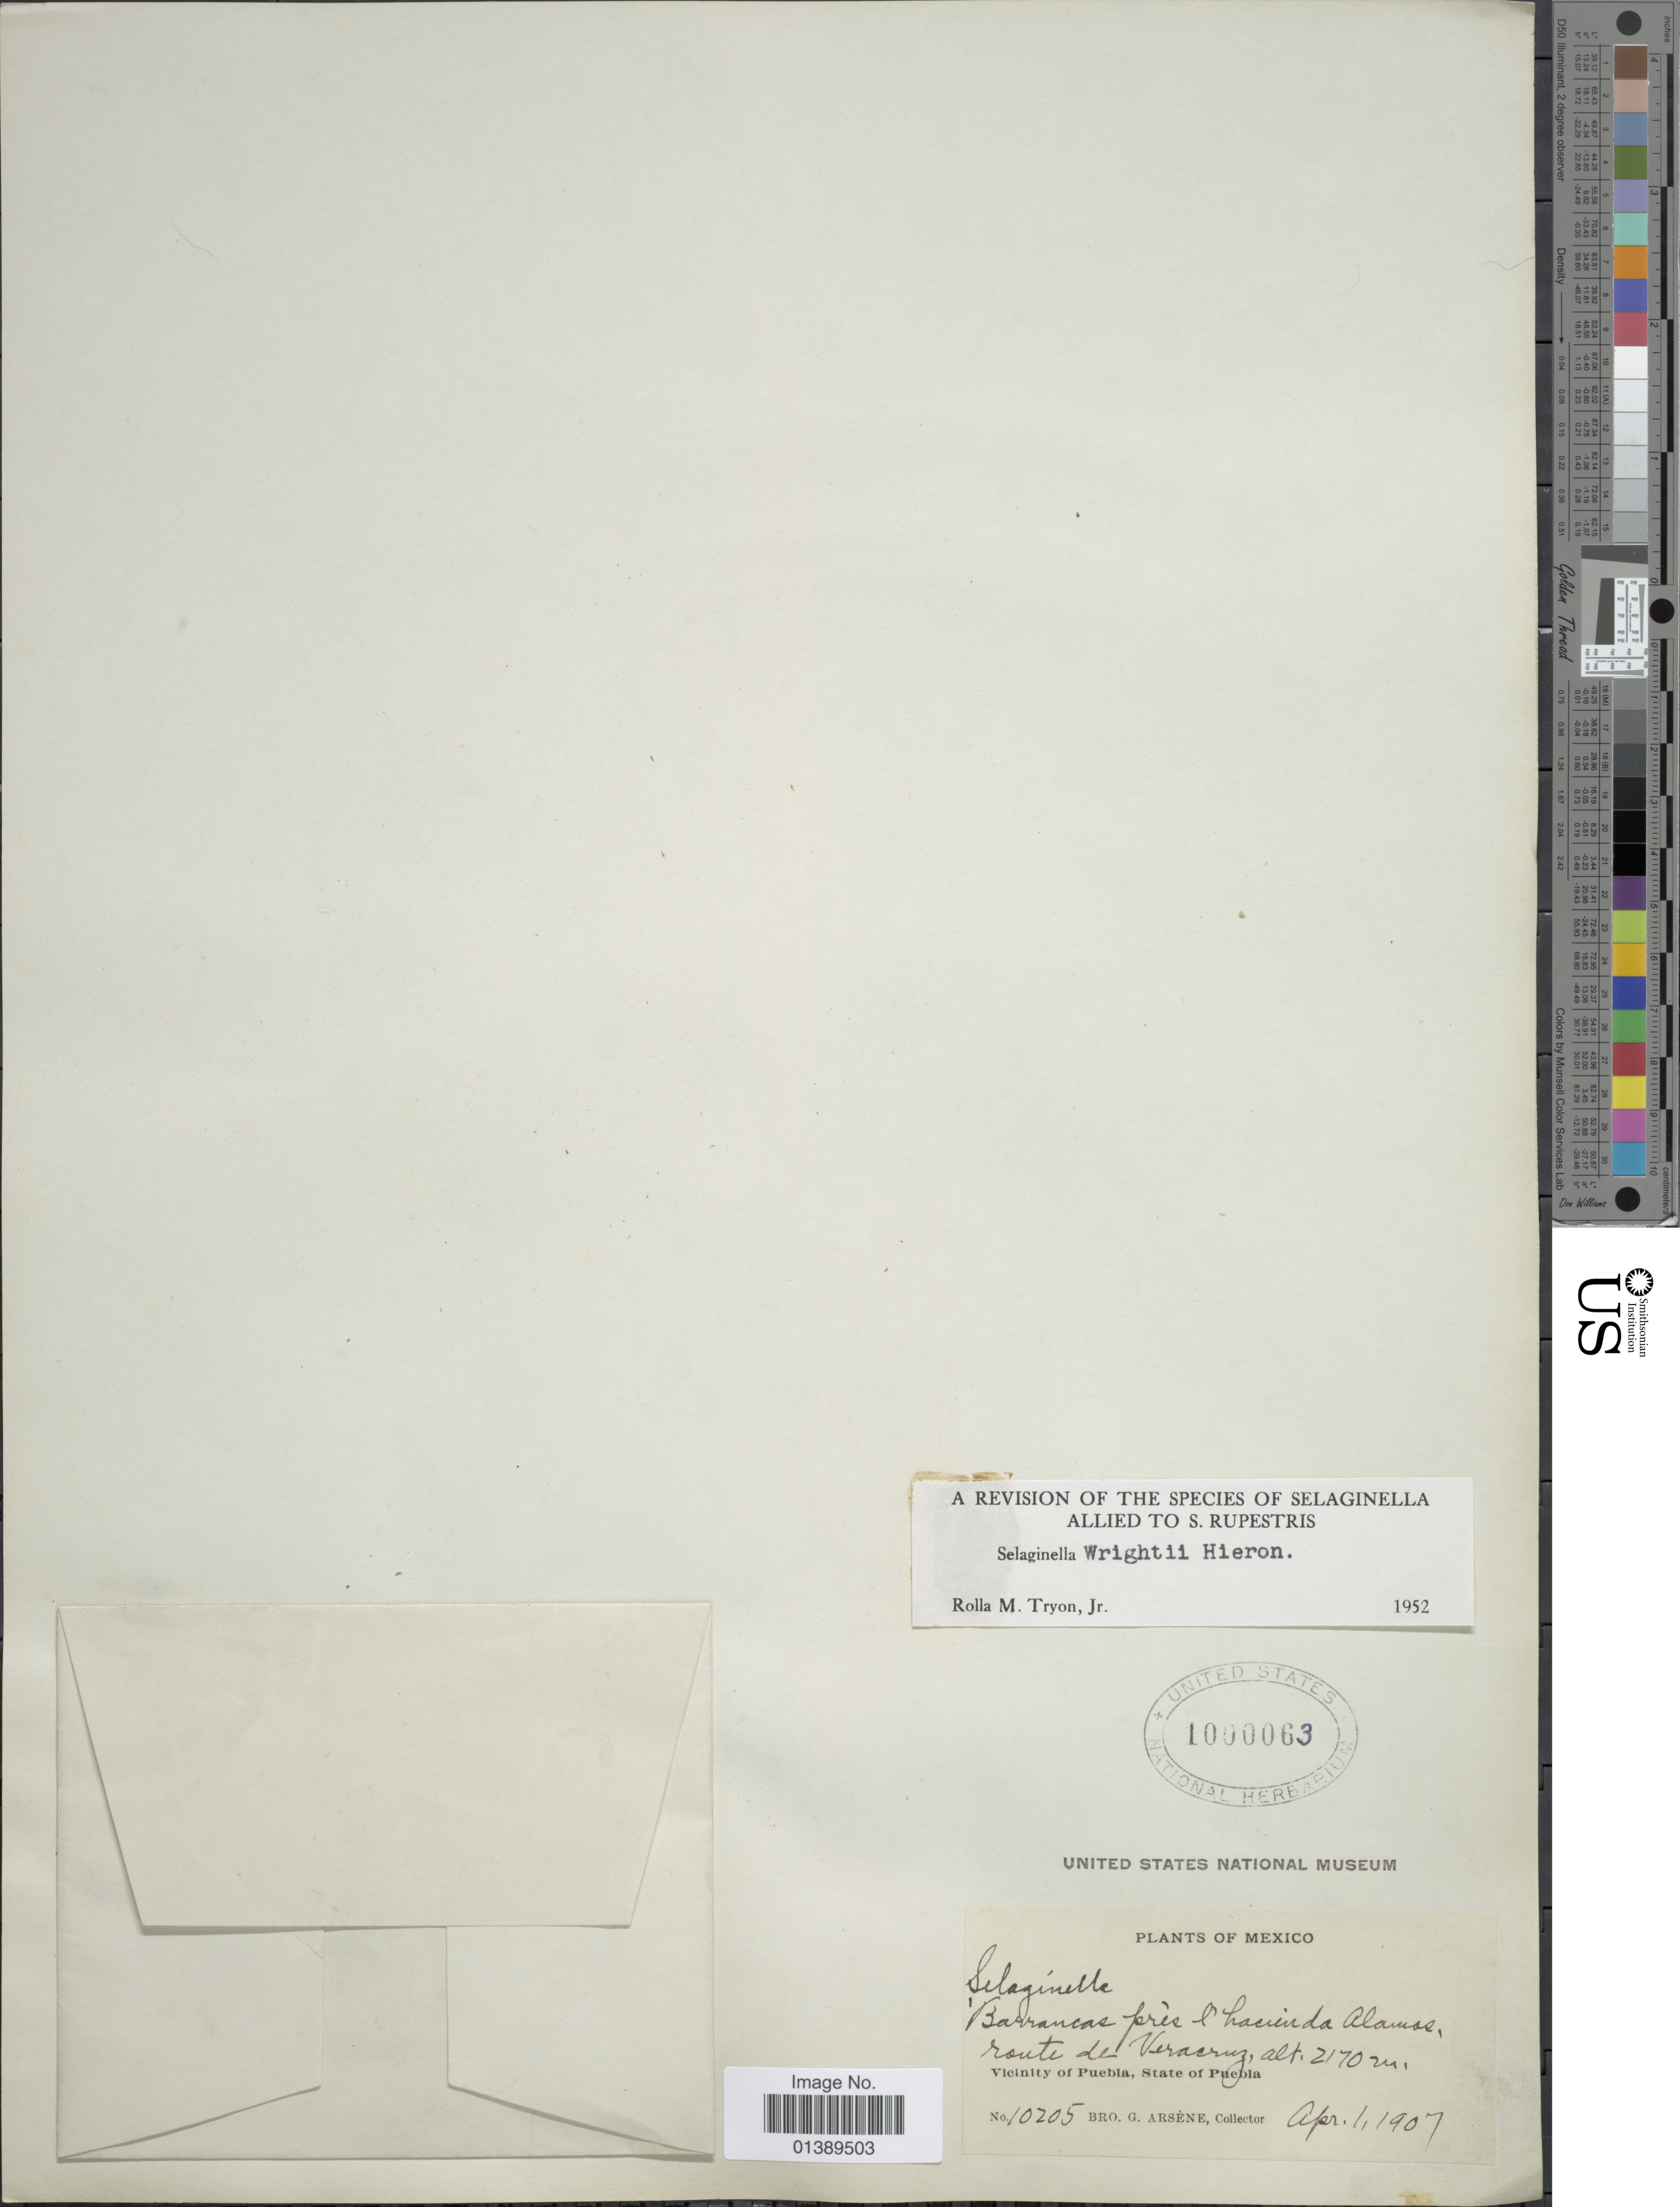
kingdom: Plantae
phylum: Tracheophyta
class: Lycopodiopsida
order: Selaginellales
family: Selaginellaceae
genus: Selaginella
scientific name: Selaginella wrightii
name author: Hieron.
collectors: Bro. G. Arsène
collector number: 10205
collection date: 1907-04-01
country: Mexico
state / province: Puebla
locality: Barrancas près l'hacienda du Alamos, route du Veracruz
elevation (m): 2170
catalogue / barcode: US 1000063